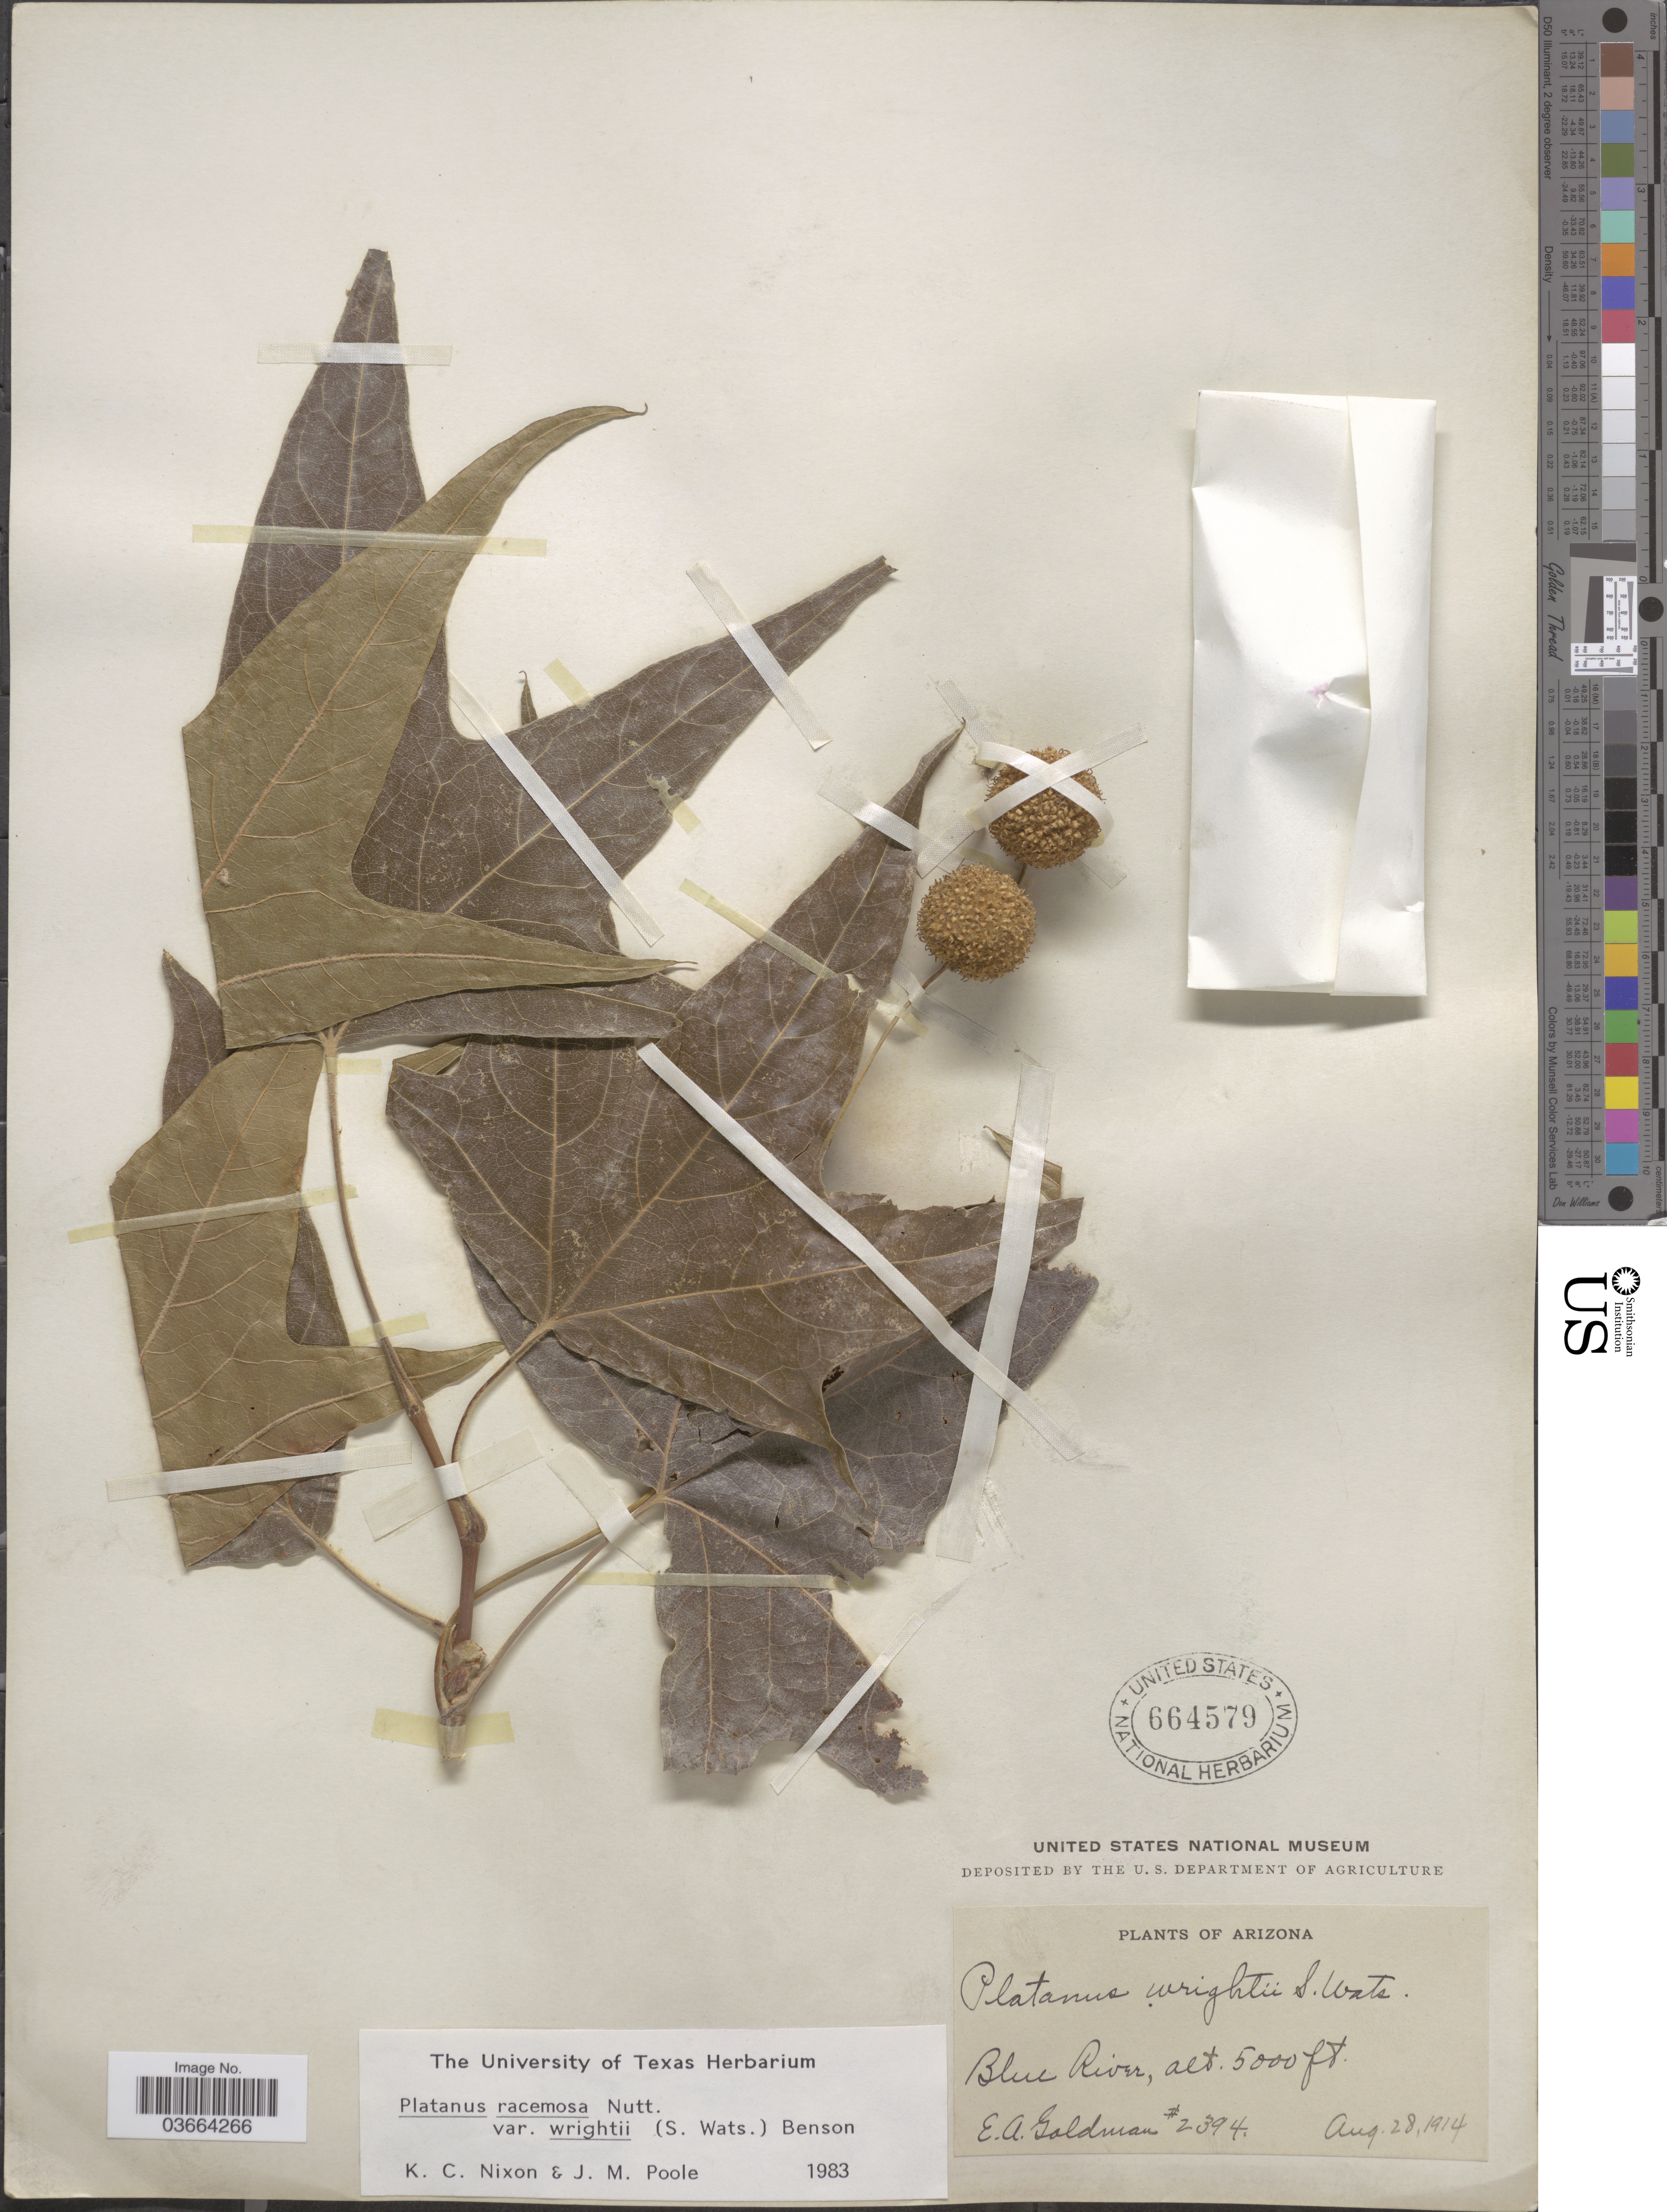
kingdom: Plantae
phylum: Tracheophyta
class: Magnoliopsida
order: Proteales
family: Platanaceae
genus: Platanus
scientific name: Platanus racemosa var. wrightii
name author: (S. Watson) L.D. Benson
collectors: E. A. Goldman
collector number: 2394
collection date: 1914-08-28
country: United States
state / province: Arizona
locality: Blue River.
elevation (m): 1524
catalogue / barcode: US 664579